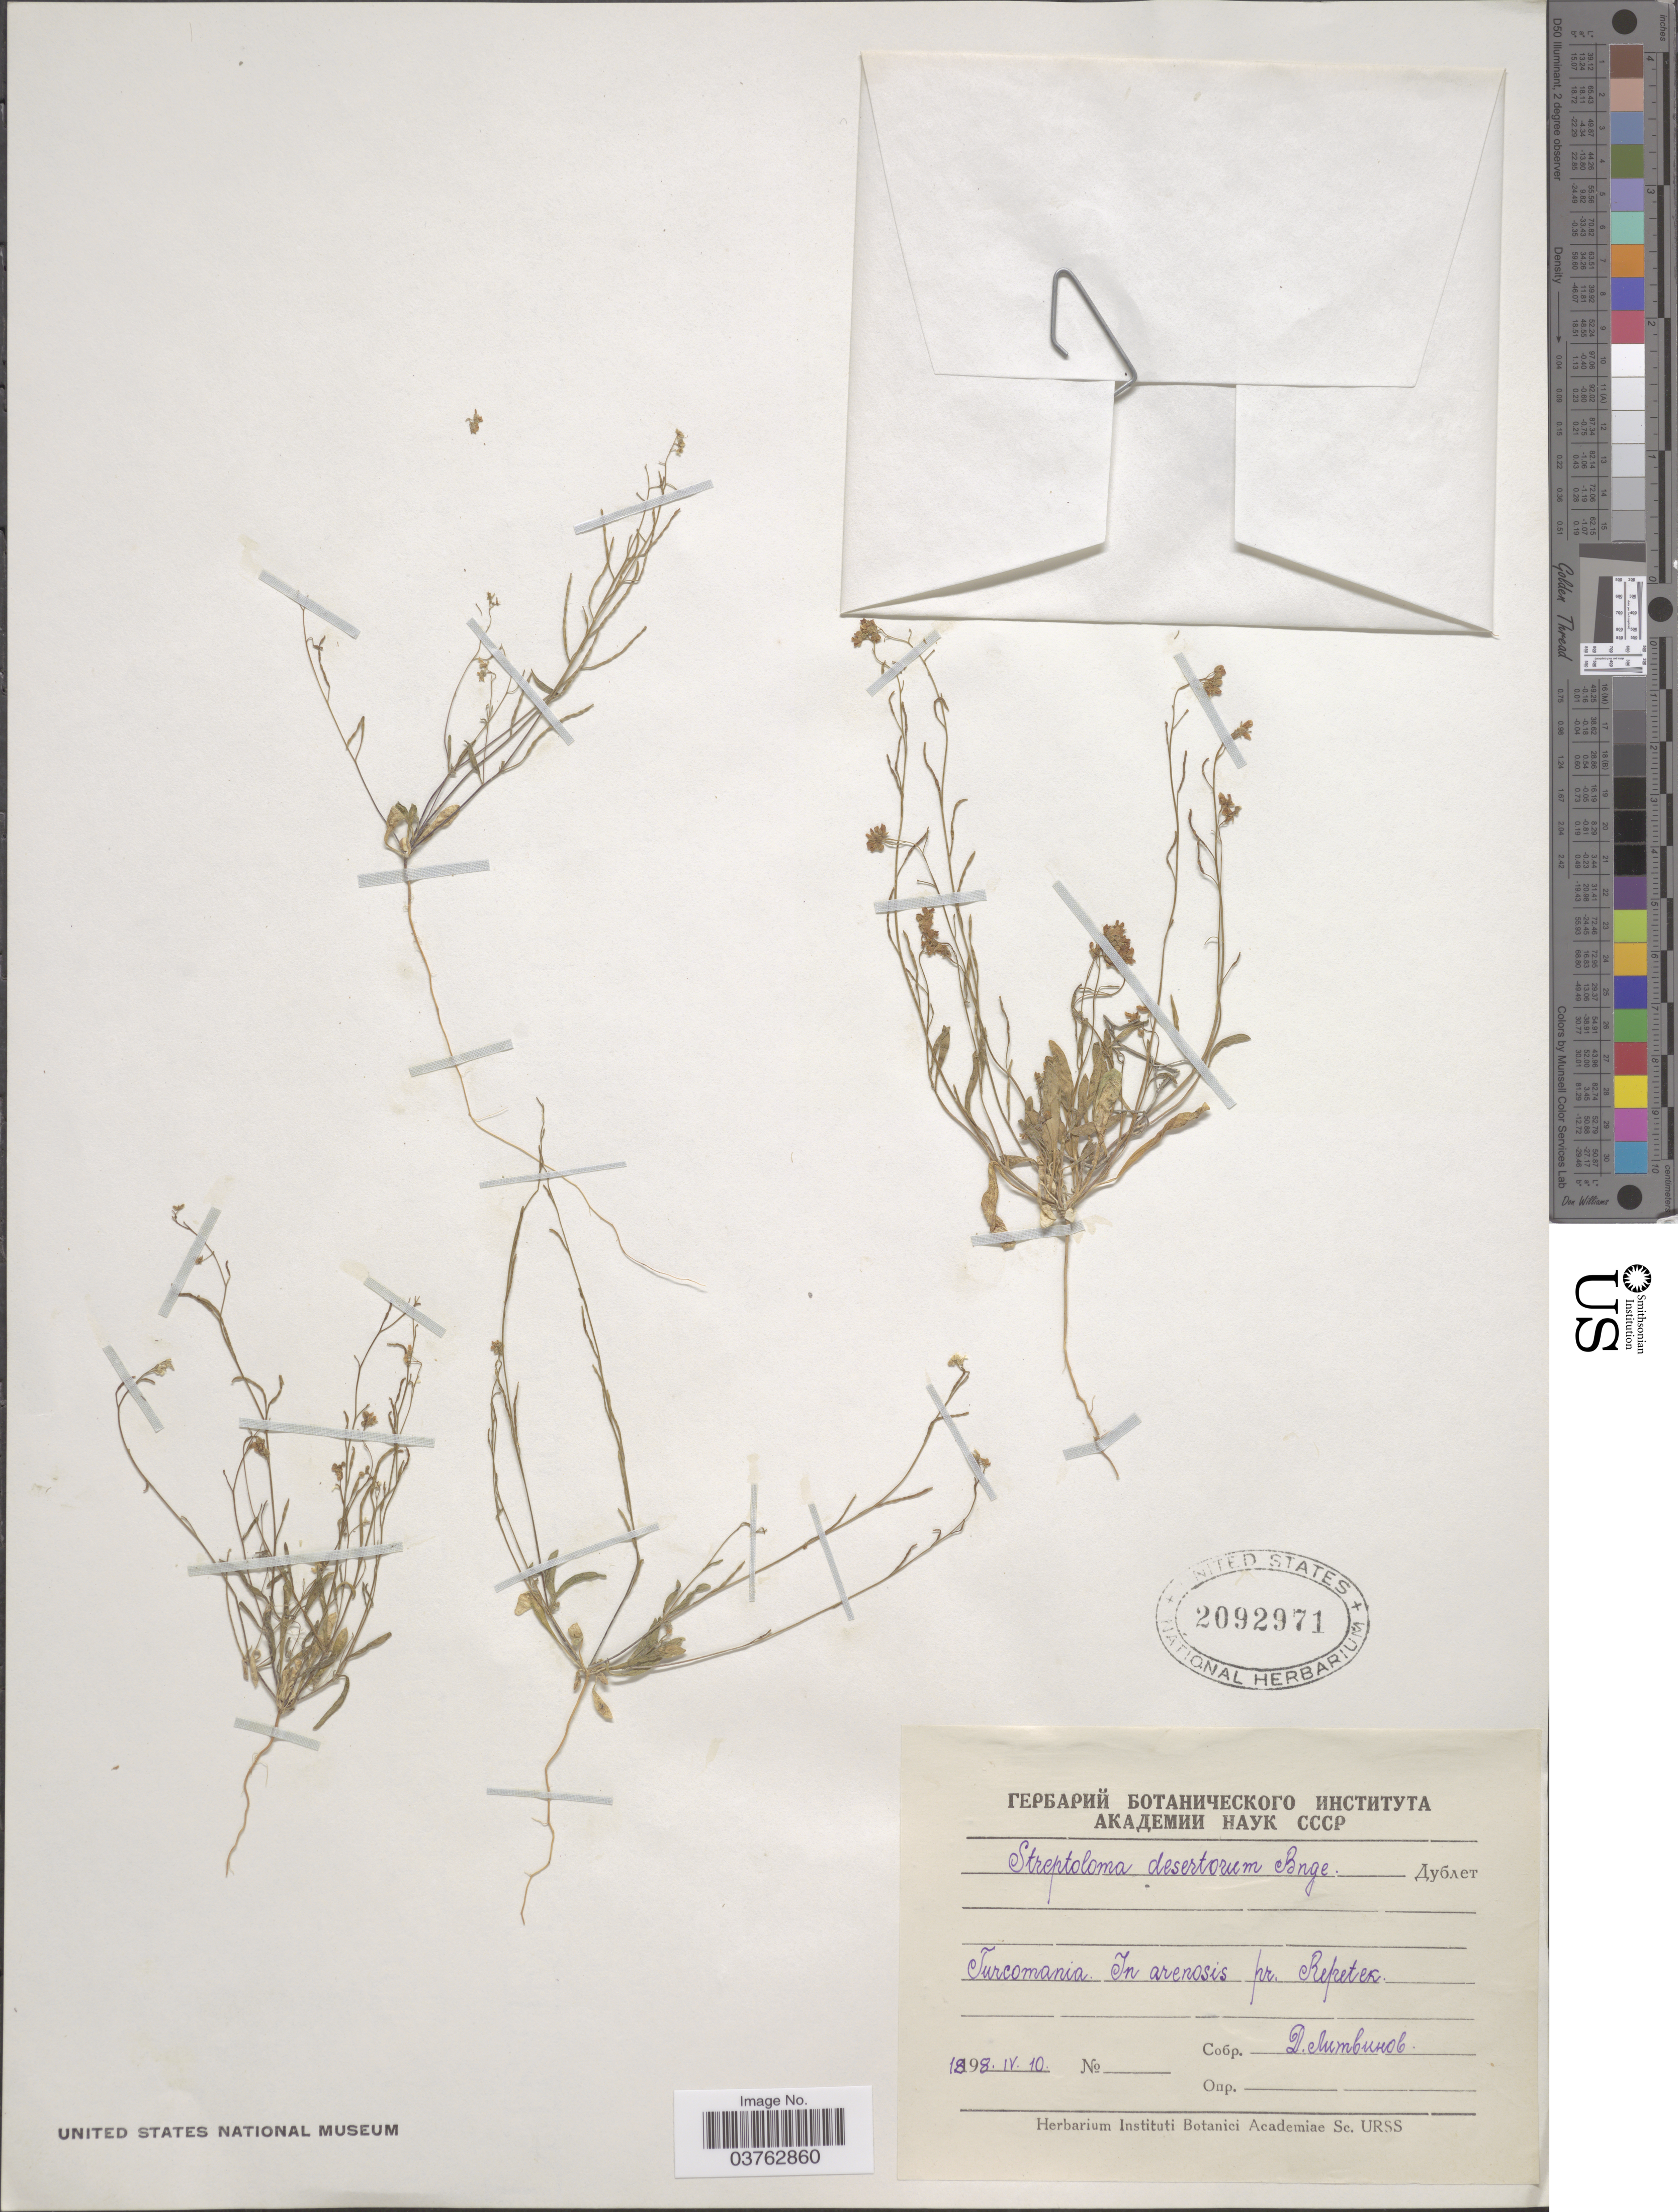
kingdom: Plantae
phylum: Tracheophyta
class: Magnoliopsida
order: Brassicales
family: Brassicaceae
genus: Streptoloma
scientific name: Streptoloma desertorum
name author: Bunge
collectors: D. Litvinov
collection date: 1898-04-10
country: Turkmenistan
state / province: Lebap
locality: Turcomania. In arenosis pr. Repetek.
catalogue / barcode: US 2092971